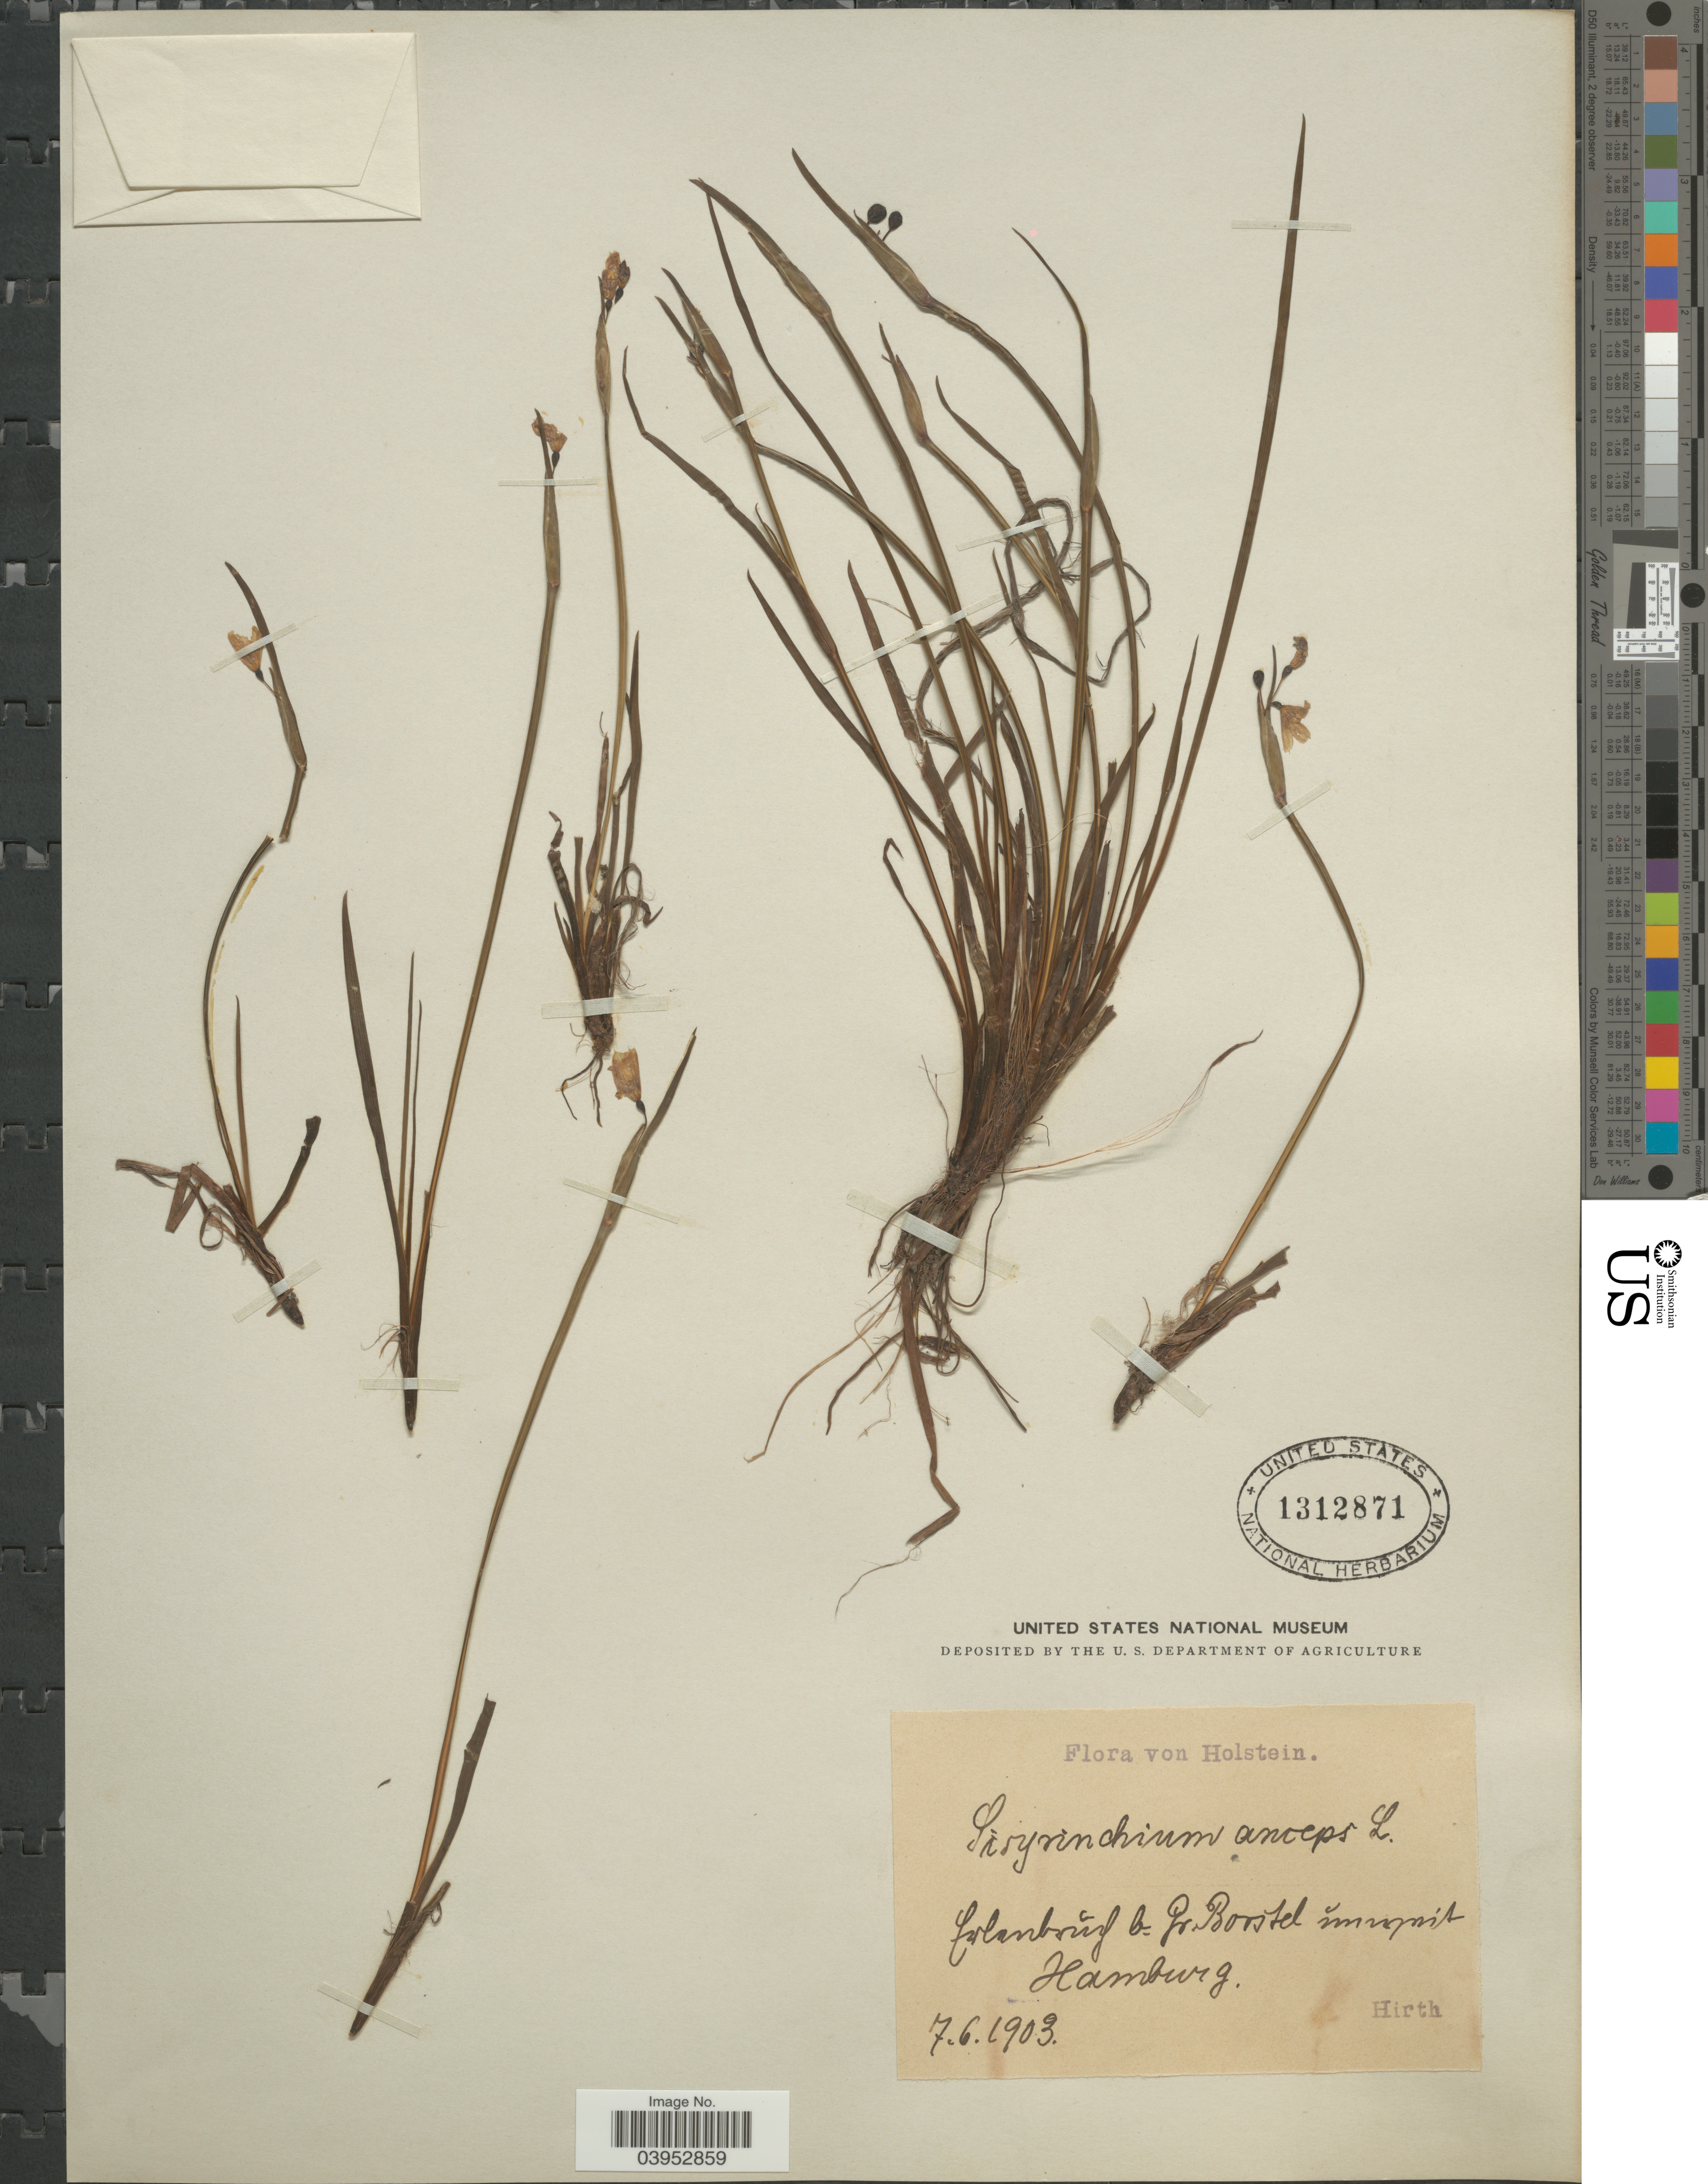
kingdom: Plantae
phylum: Tracheophyta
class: Liliopsida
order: Asparagales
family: Iridaceae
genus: Sisyrinchium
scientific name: Sisyrinchium anceps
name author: Cav.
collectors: Hirth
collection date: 1903-06-07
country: Germany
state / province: Hamburg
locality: Holstein. Colanbruf b. Pr. Borstel summit.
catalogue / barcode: US 1312871